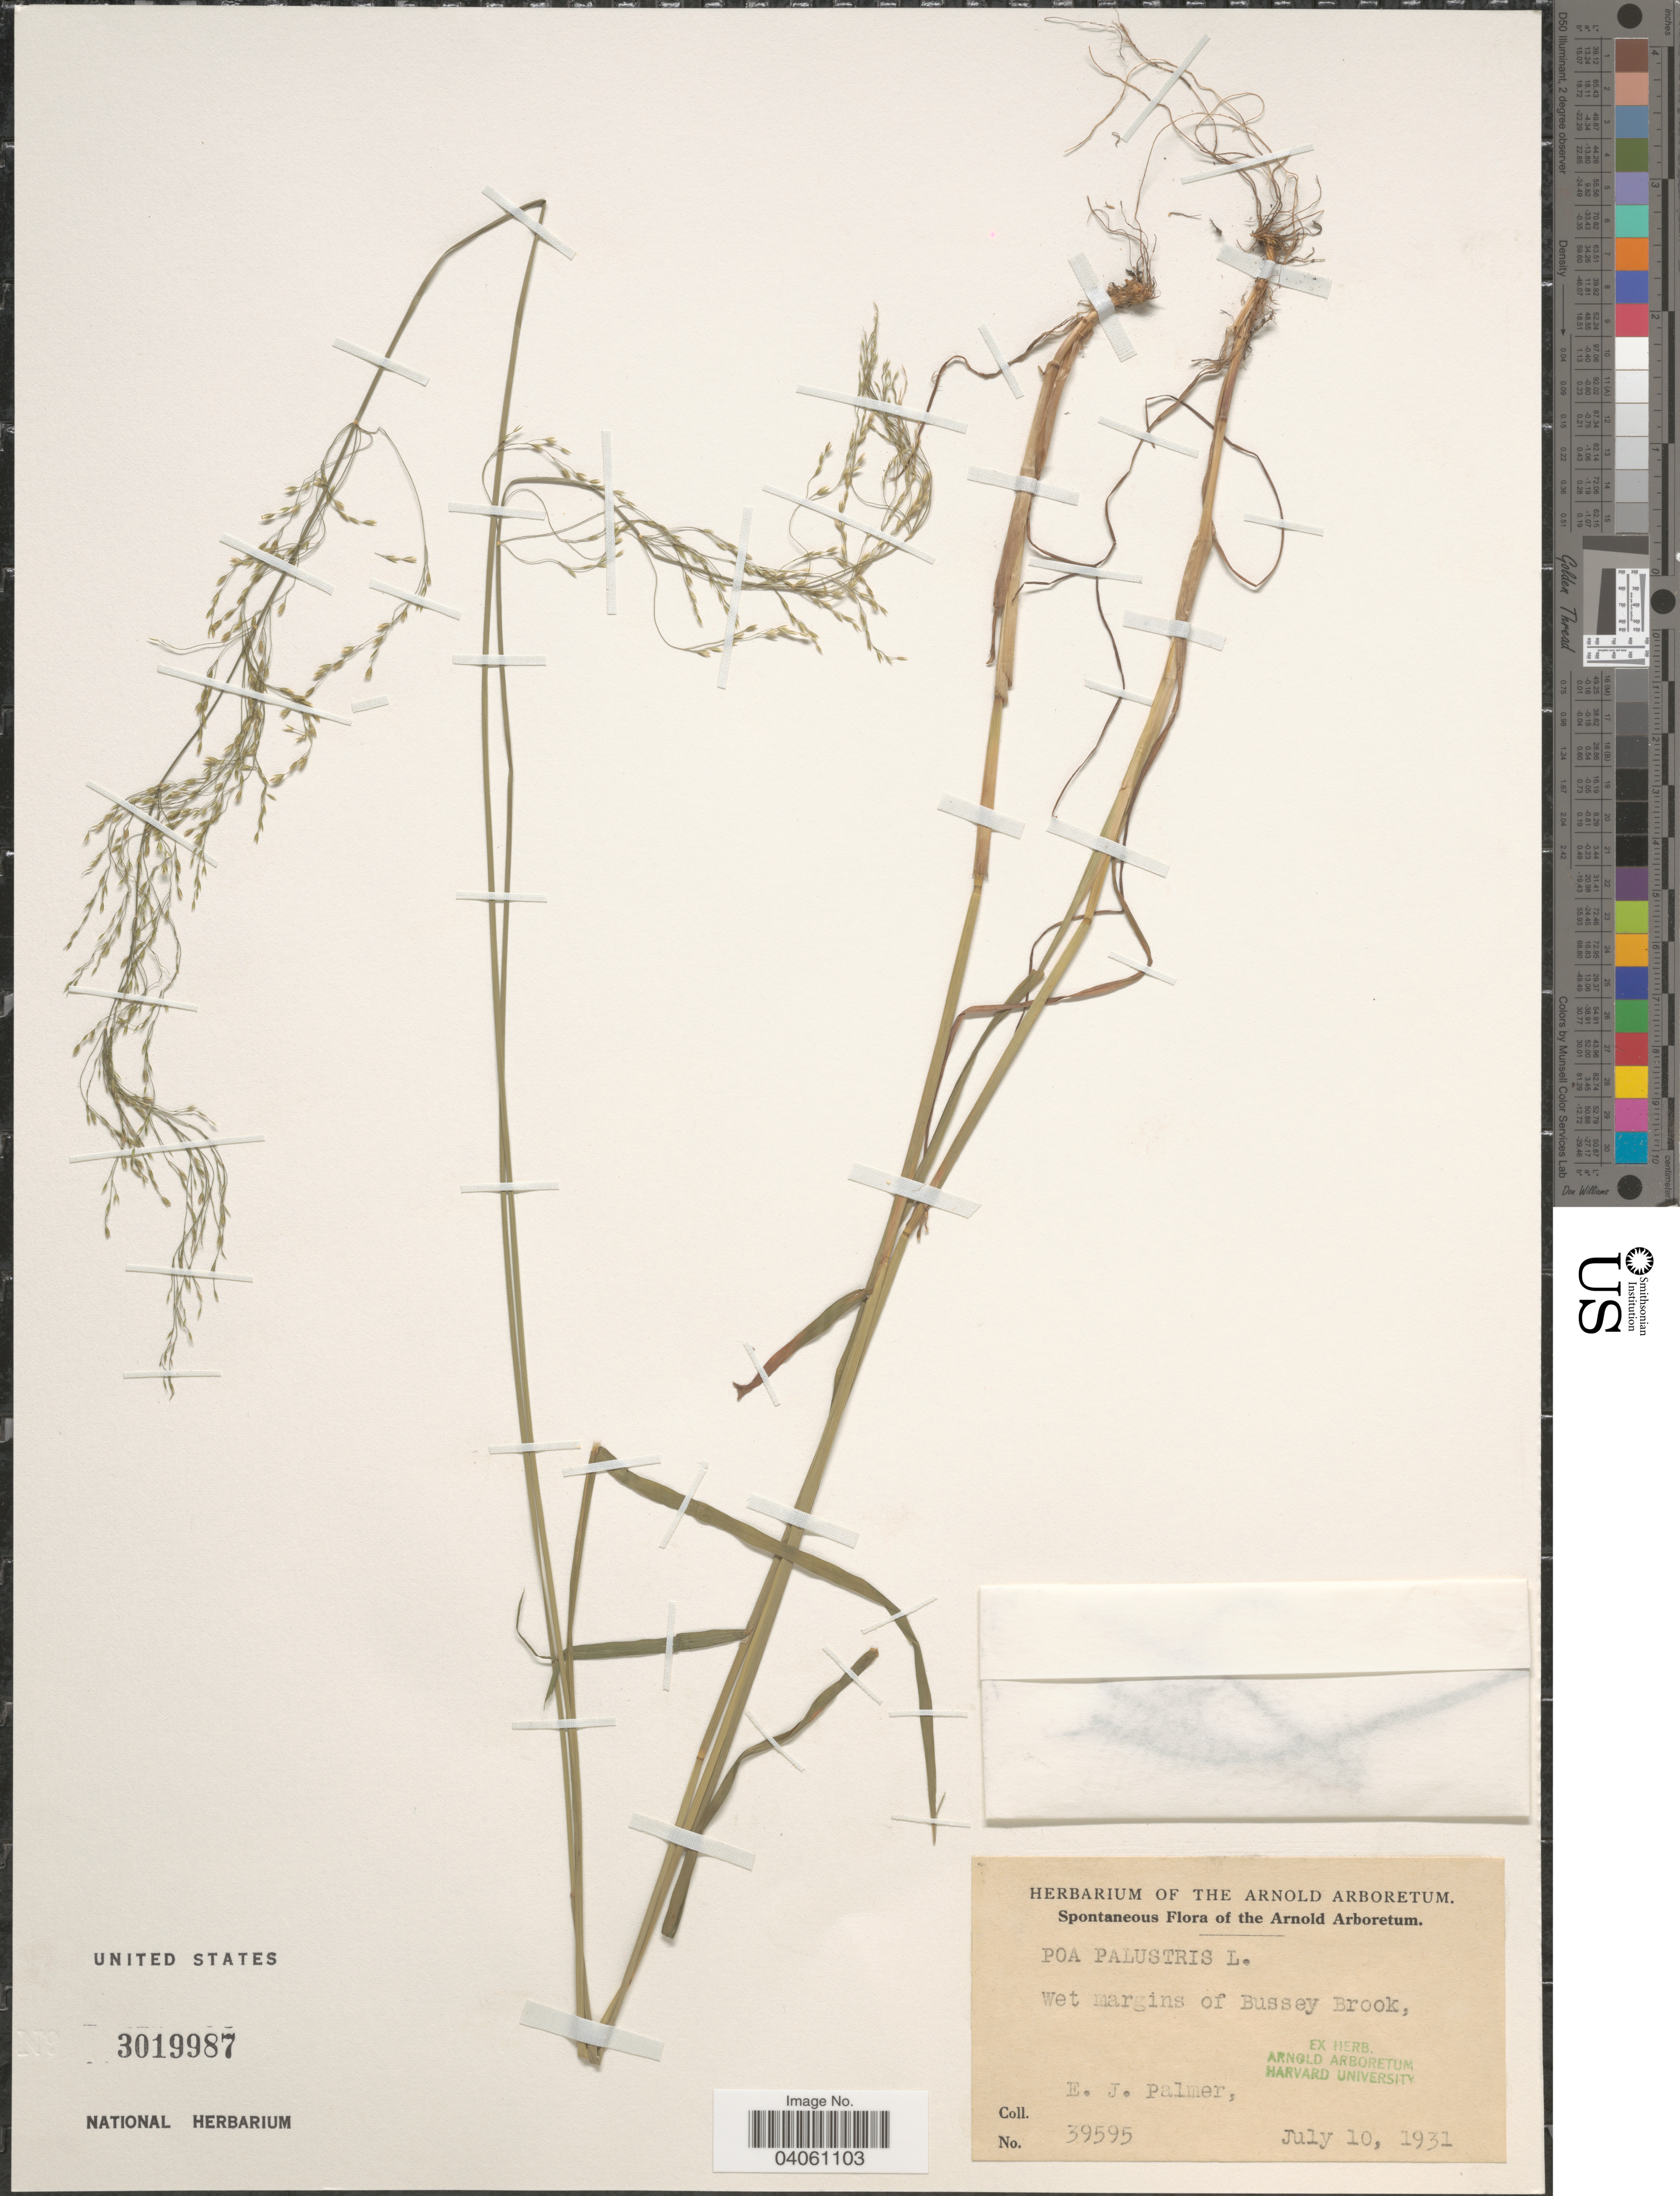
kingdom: Plantae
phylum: Tracheophyta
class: Liliopsida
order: Poales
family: Poaceae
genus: Poa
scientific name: Poa palustris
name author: L.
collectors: E. J. Palmer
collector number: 39595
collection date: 1931-07-10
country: United States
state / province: Massachusetts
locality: Arnold Arboretum. Wet margins of Bussey Brook.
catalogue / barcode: US 3019987